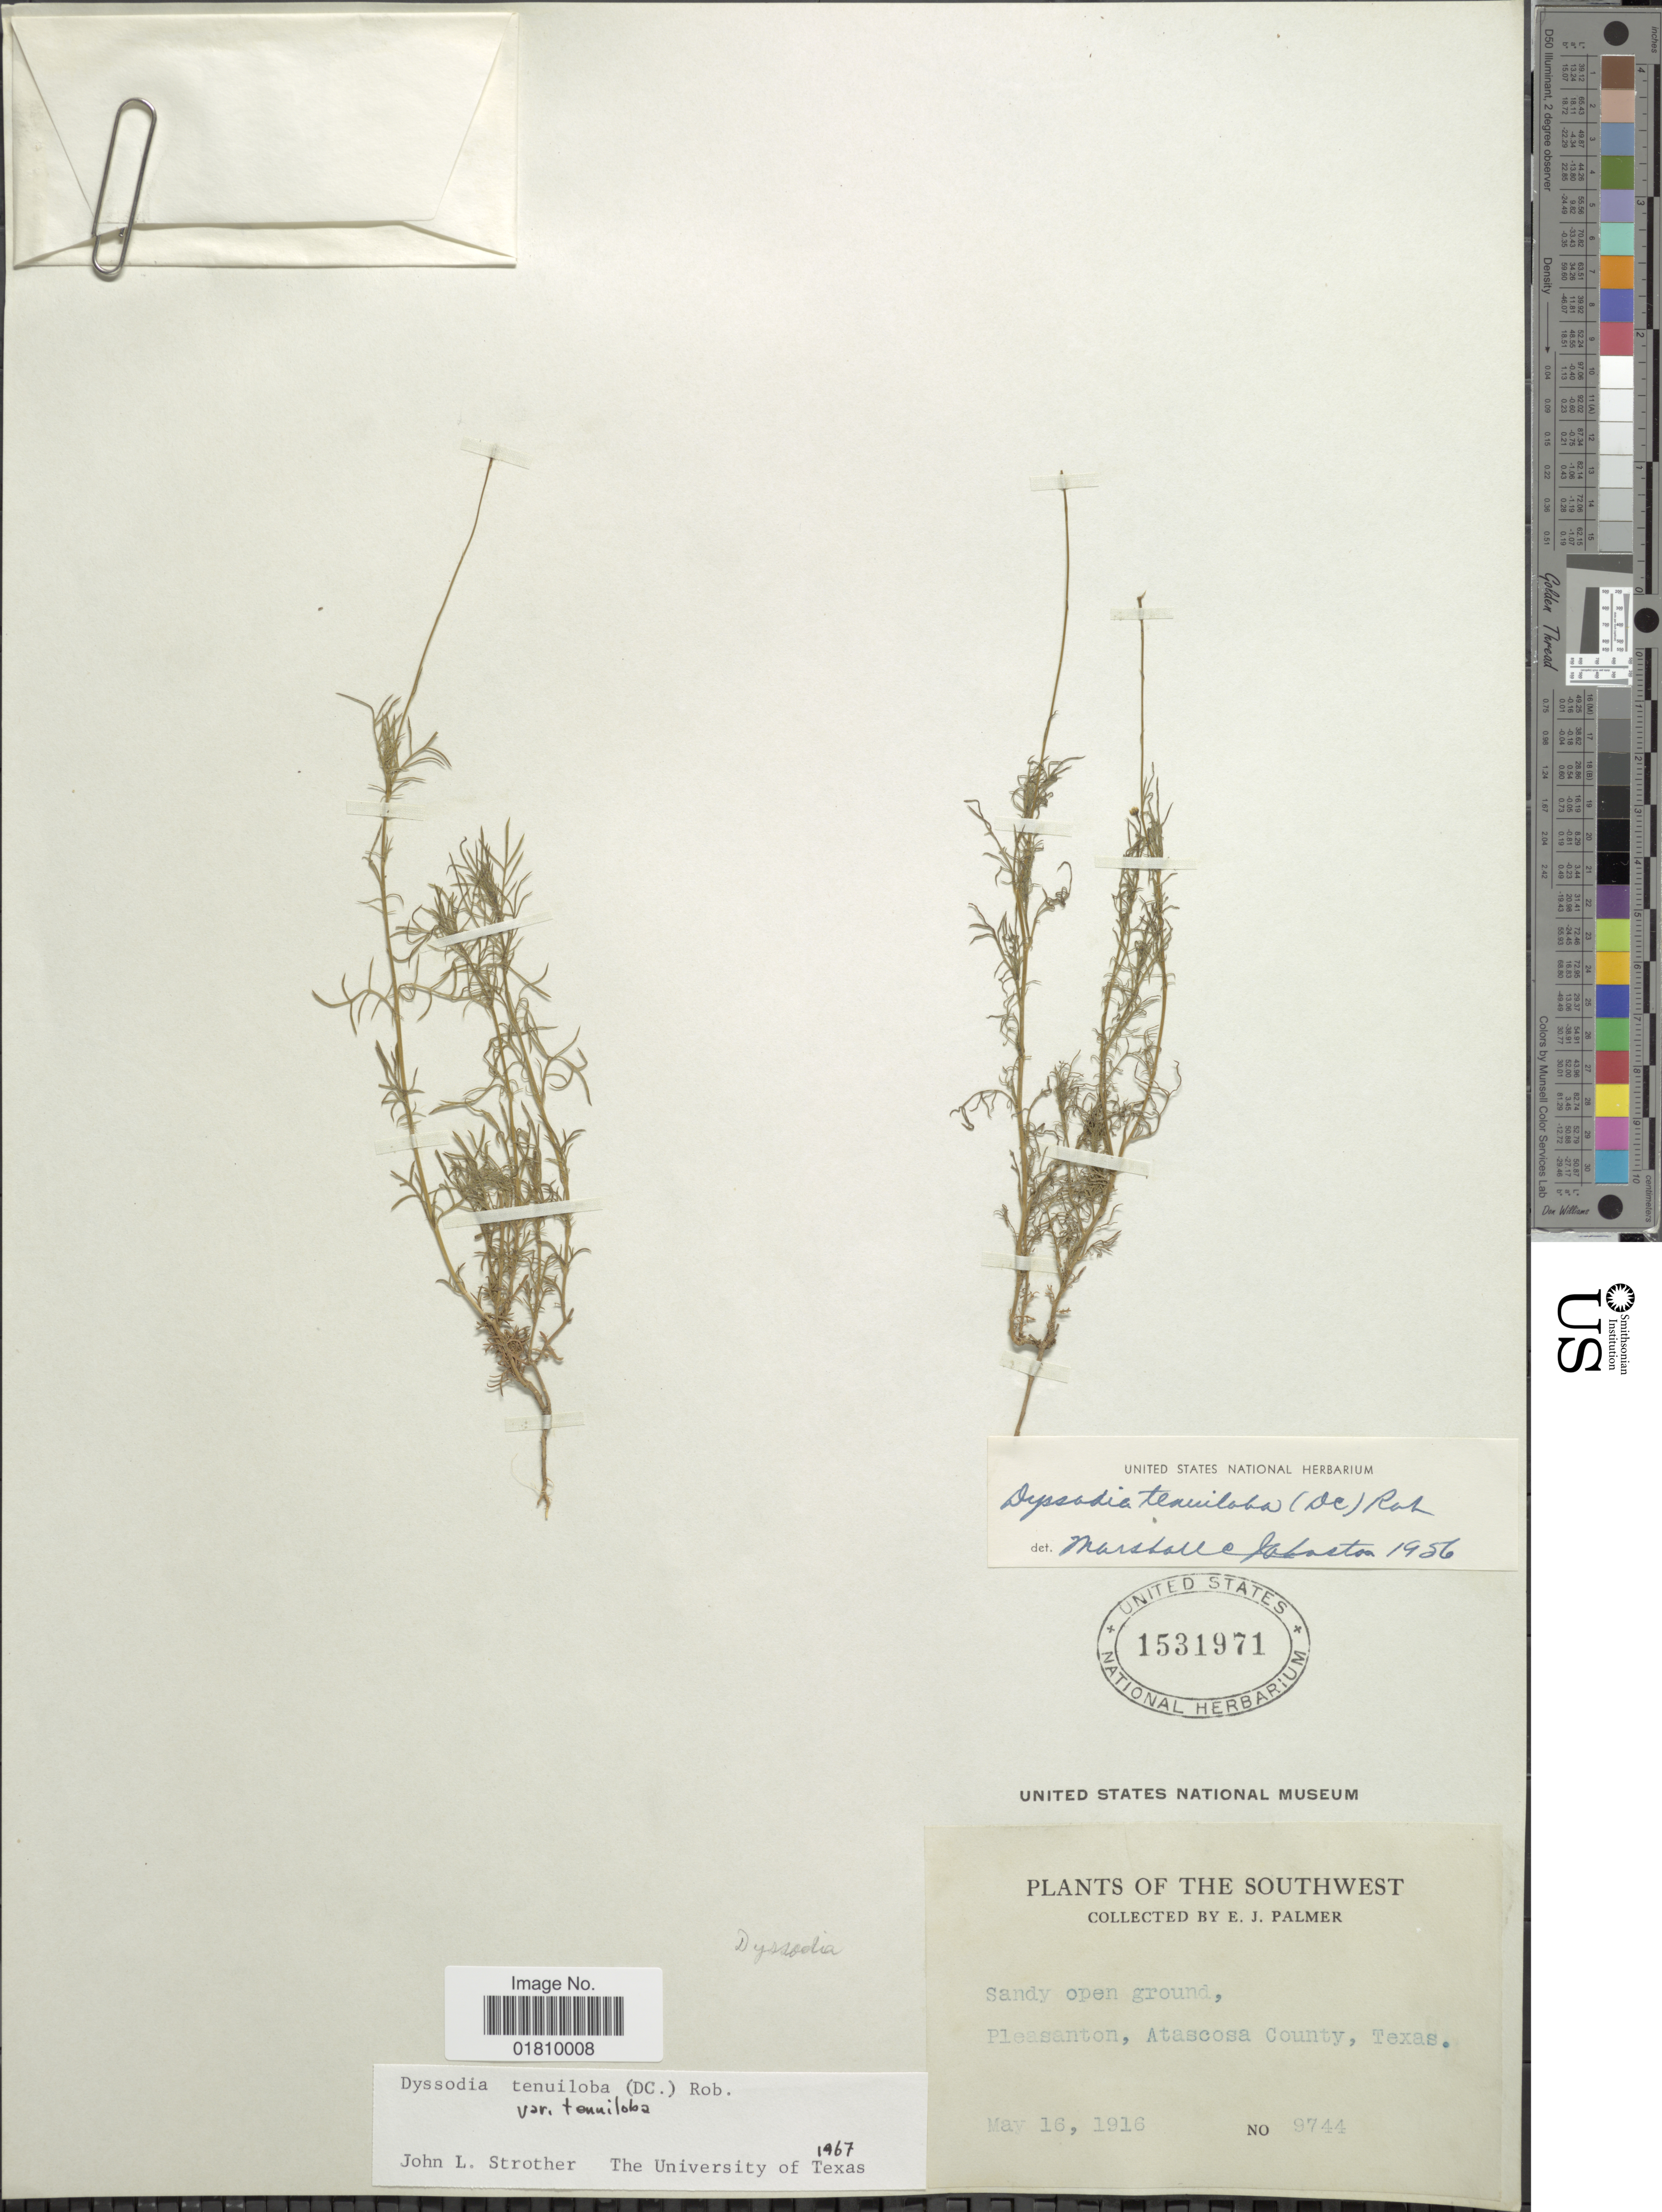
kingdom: Plantae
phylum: Tracheophyta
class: Magnoliopsida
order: Asterales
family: Asteraceae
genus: Thymophylla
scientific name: Thymophylla tenuiloba var. tenuiloba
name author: (DC.) Small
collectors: E. J. Palmer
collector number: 9744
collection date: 1916-05-16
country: United States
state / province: Texas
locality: Southwest, sandy open ground, pleasanton, Atascosa County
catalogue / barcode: US 1531971